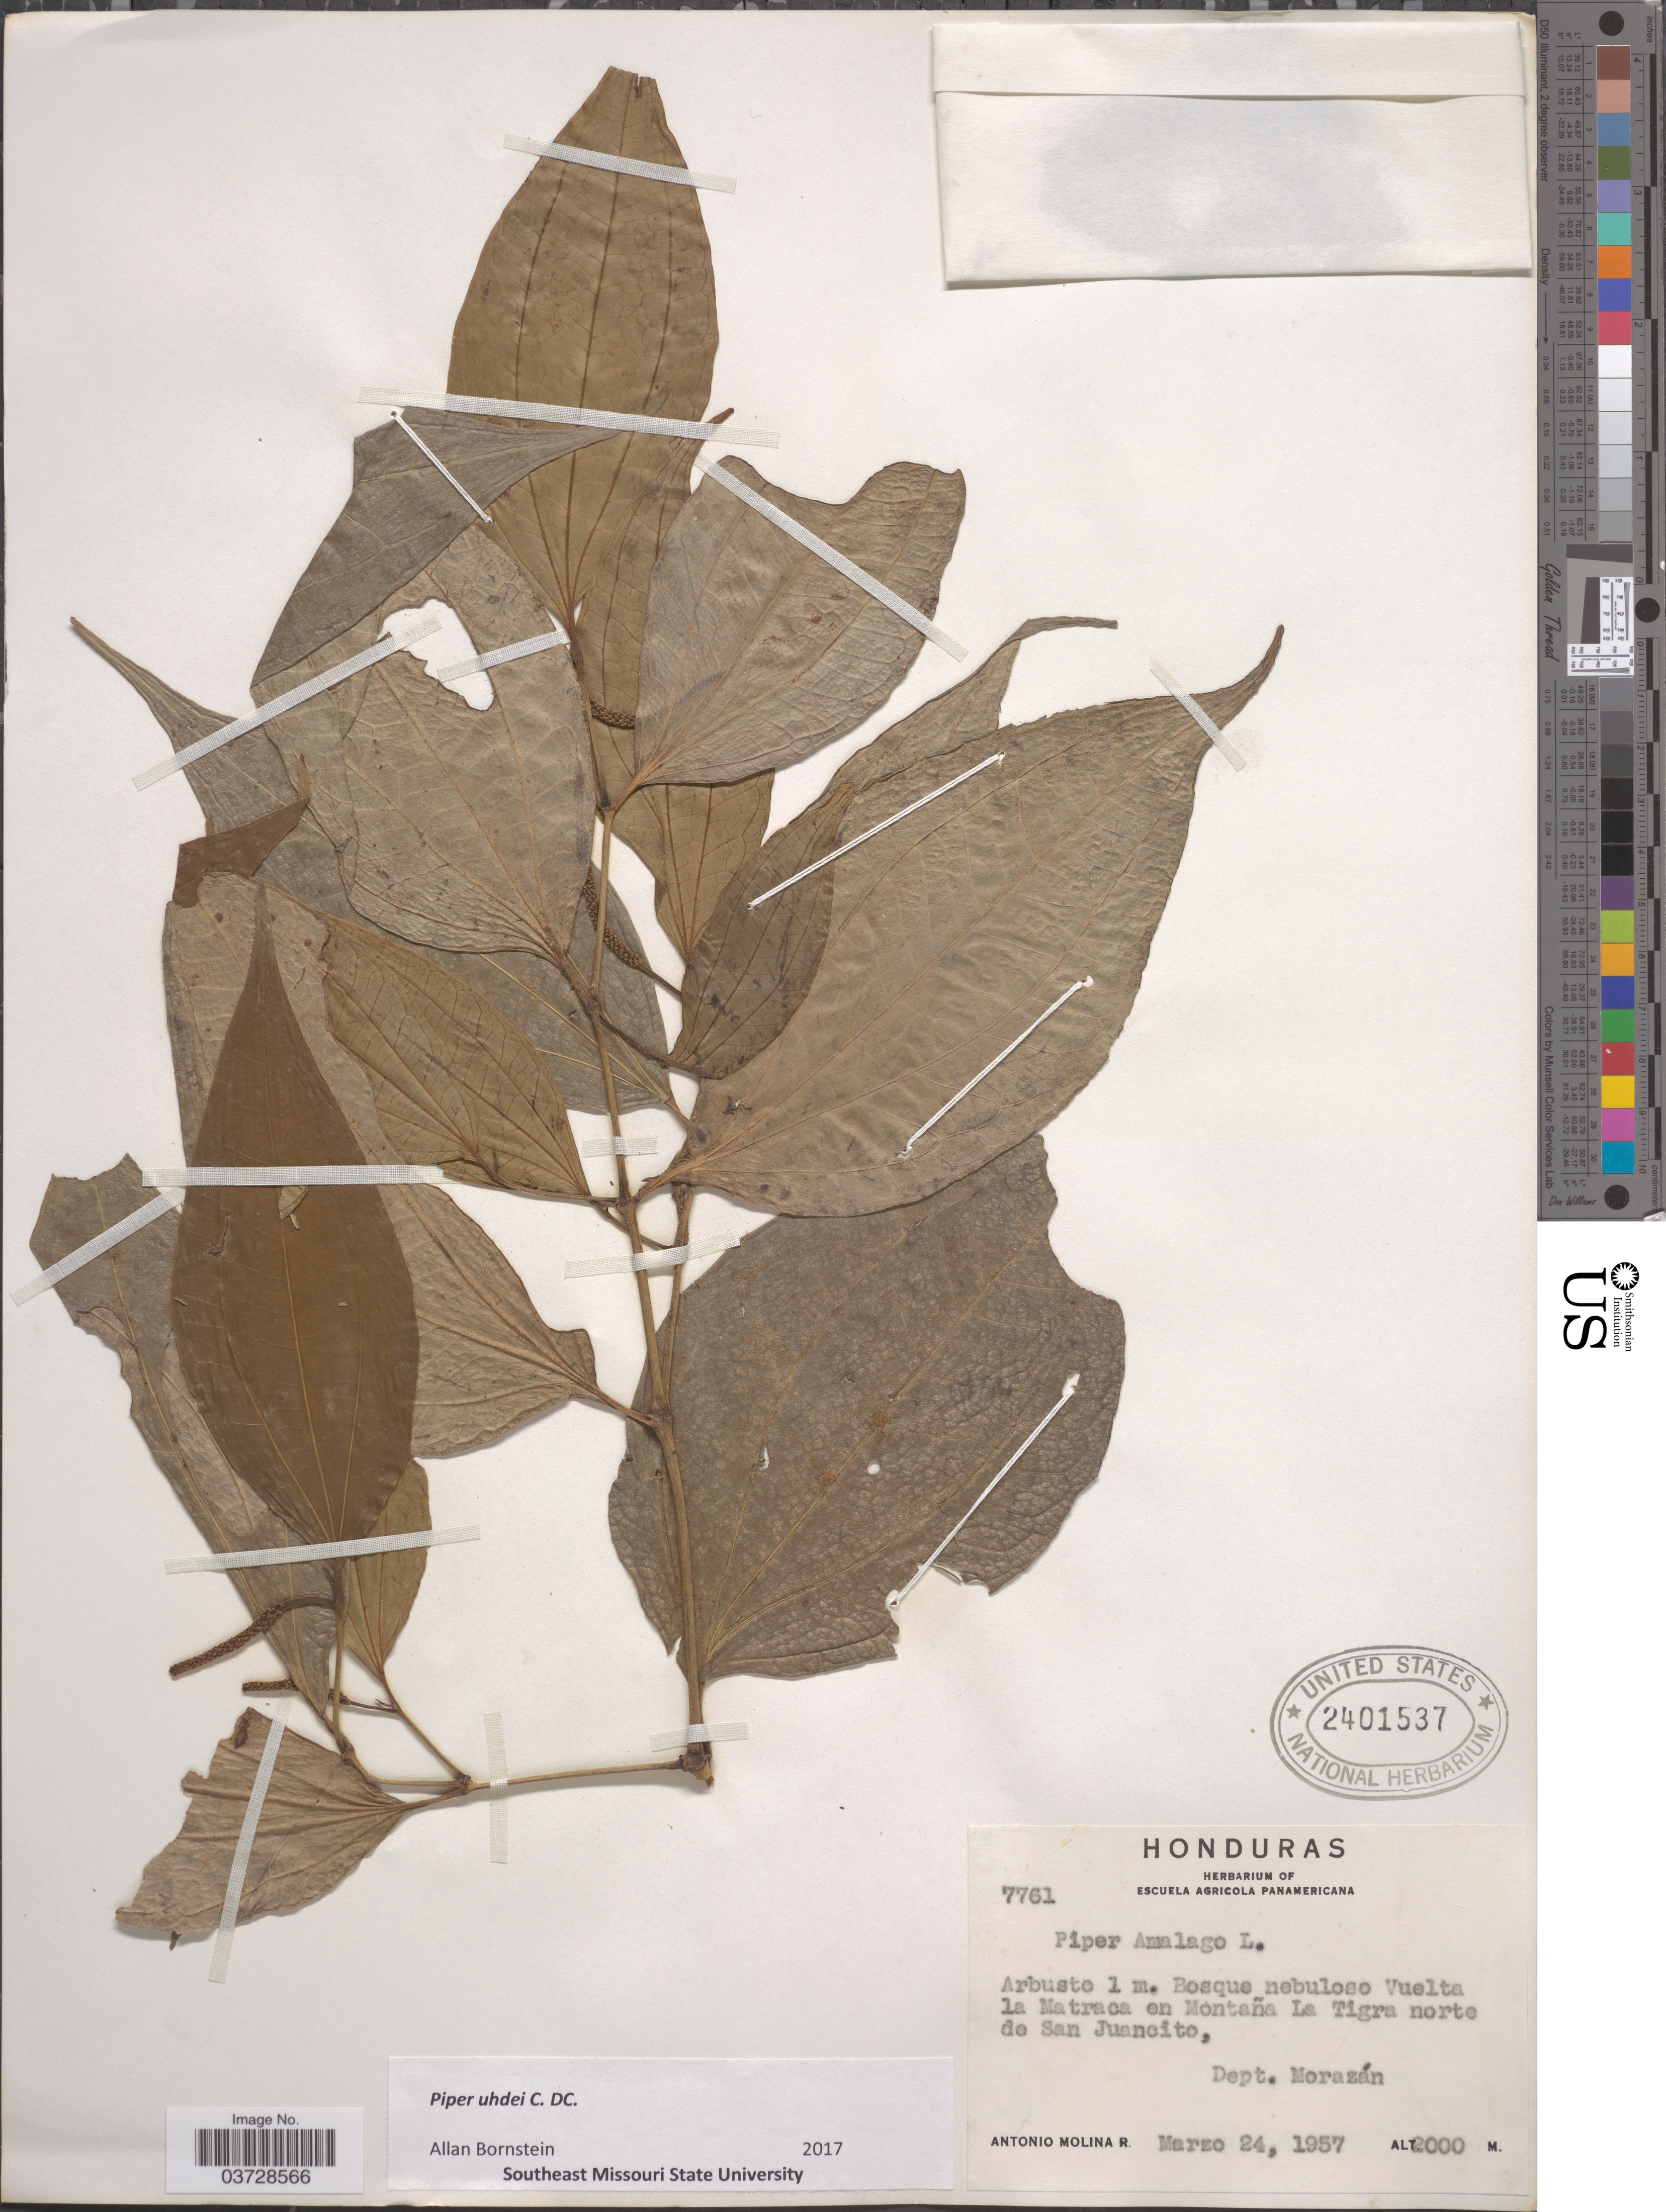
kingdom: Plantae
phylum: Tracheophyta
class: Magnoliopsida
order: Piperales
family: Piperaceae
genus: Piper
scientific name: Piper uhdei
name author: C. DC.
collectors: A. Molina R.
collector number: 7761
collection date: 1957-03-24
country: Honduras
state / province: Fco. Morazán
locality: Bosque nebuloso Vuelta la Matraca en Montaña La Tigra norte de San Juancito, Dept. Morazán.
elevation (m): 2000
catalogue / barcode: US 2401537